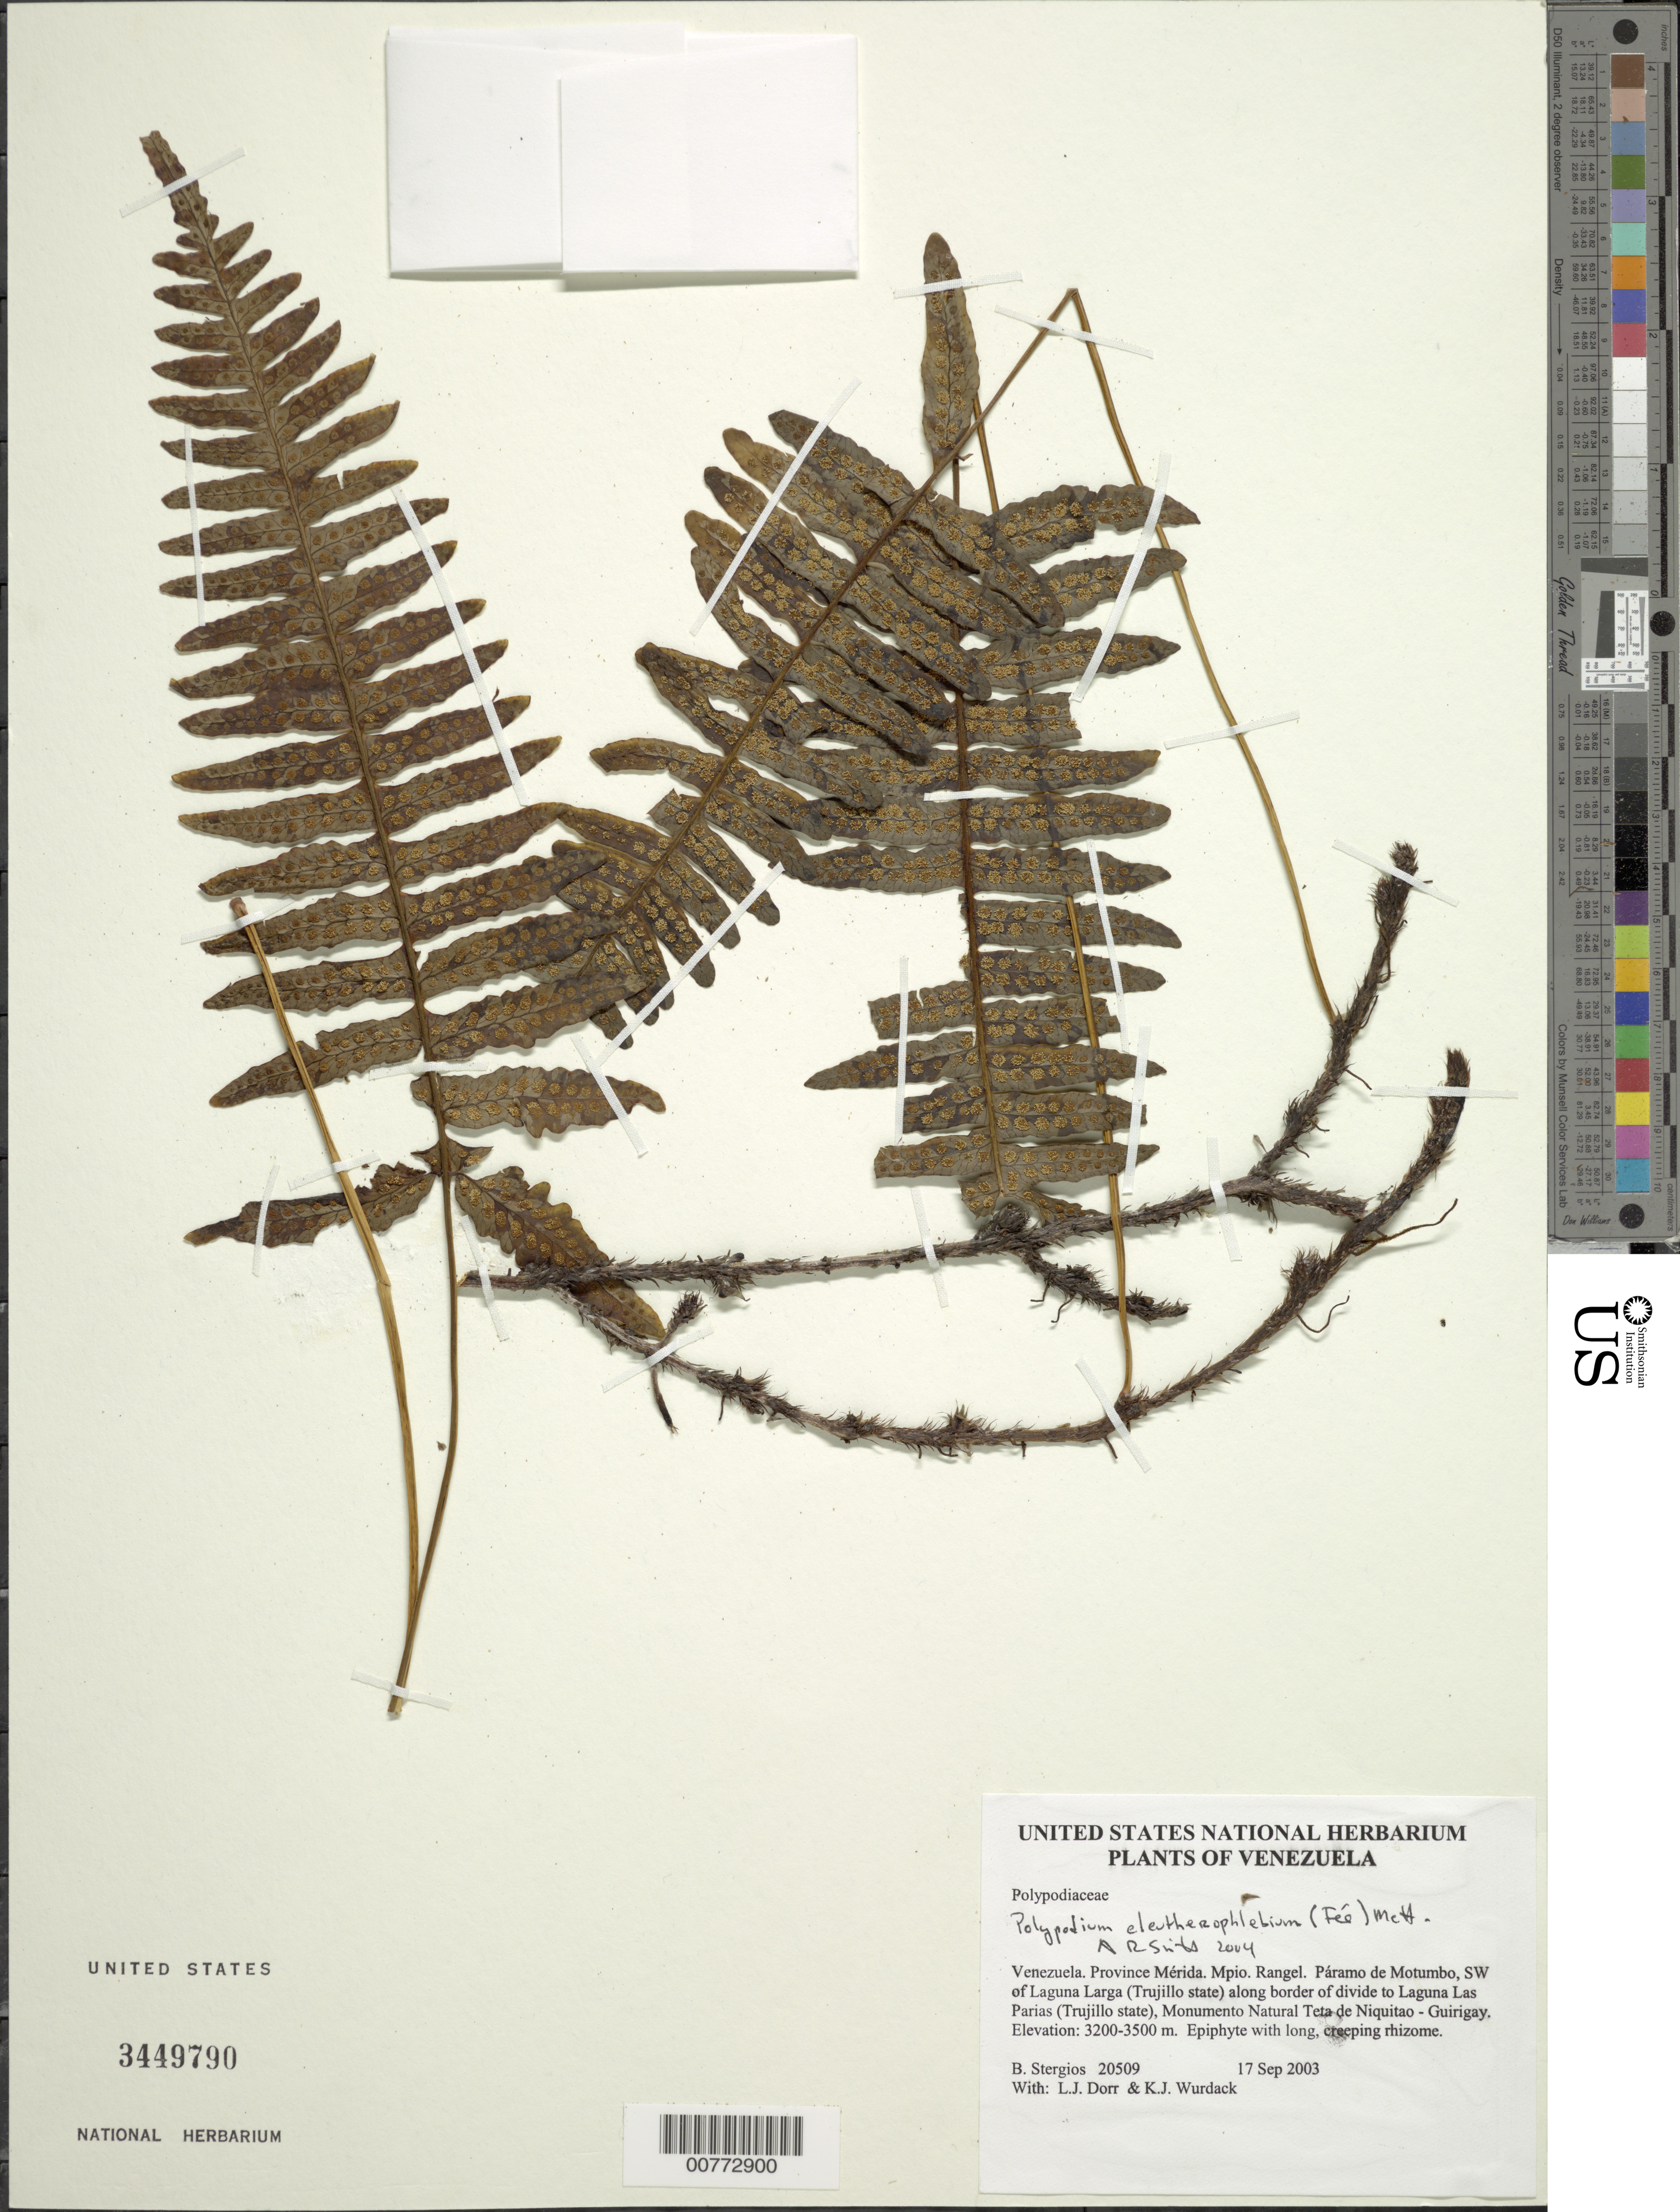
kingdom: Plantae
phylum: Tracheophyta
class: Polypodiopsida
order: Polypodiales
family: Polypodiaceae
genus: Serpocaulon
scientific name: Serpocaulon eleutherophlebium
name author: (Fée) A.R. Sm.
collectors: B. G. Stergios, L. J. Dorr & K. Wurdack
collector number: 20509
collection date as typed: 17 Sep 2003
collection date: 2003-09-17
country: Venezuela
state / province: Mérida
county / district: Rangel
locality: Páramo de Motumbo, NW of Laguna Larga (Trujillo state), Monumento Natural Teta de Niquitao - Guirigay.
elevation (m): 3200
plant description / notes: PORT, US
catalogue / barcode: US 3449790